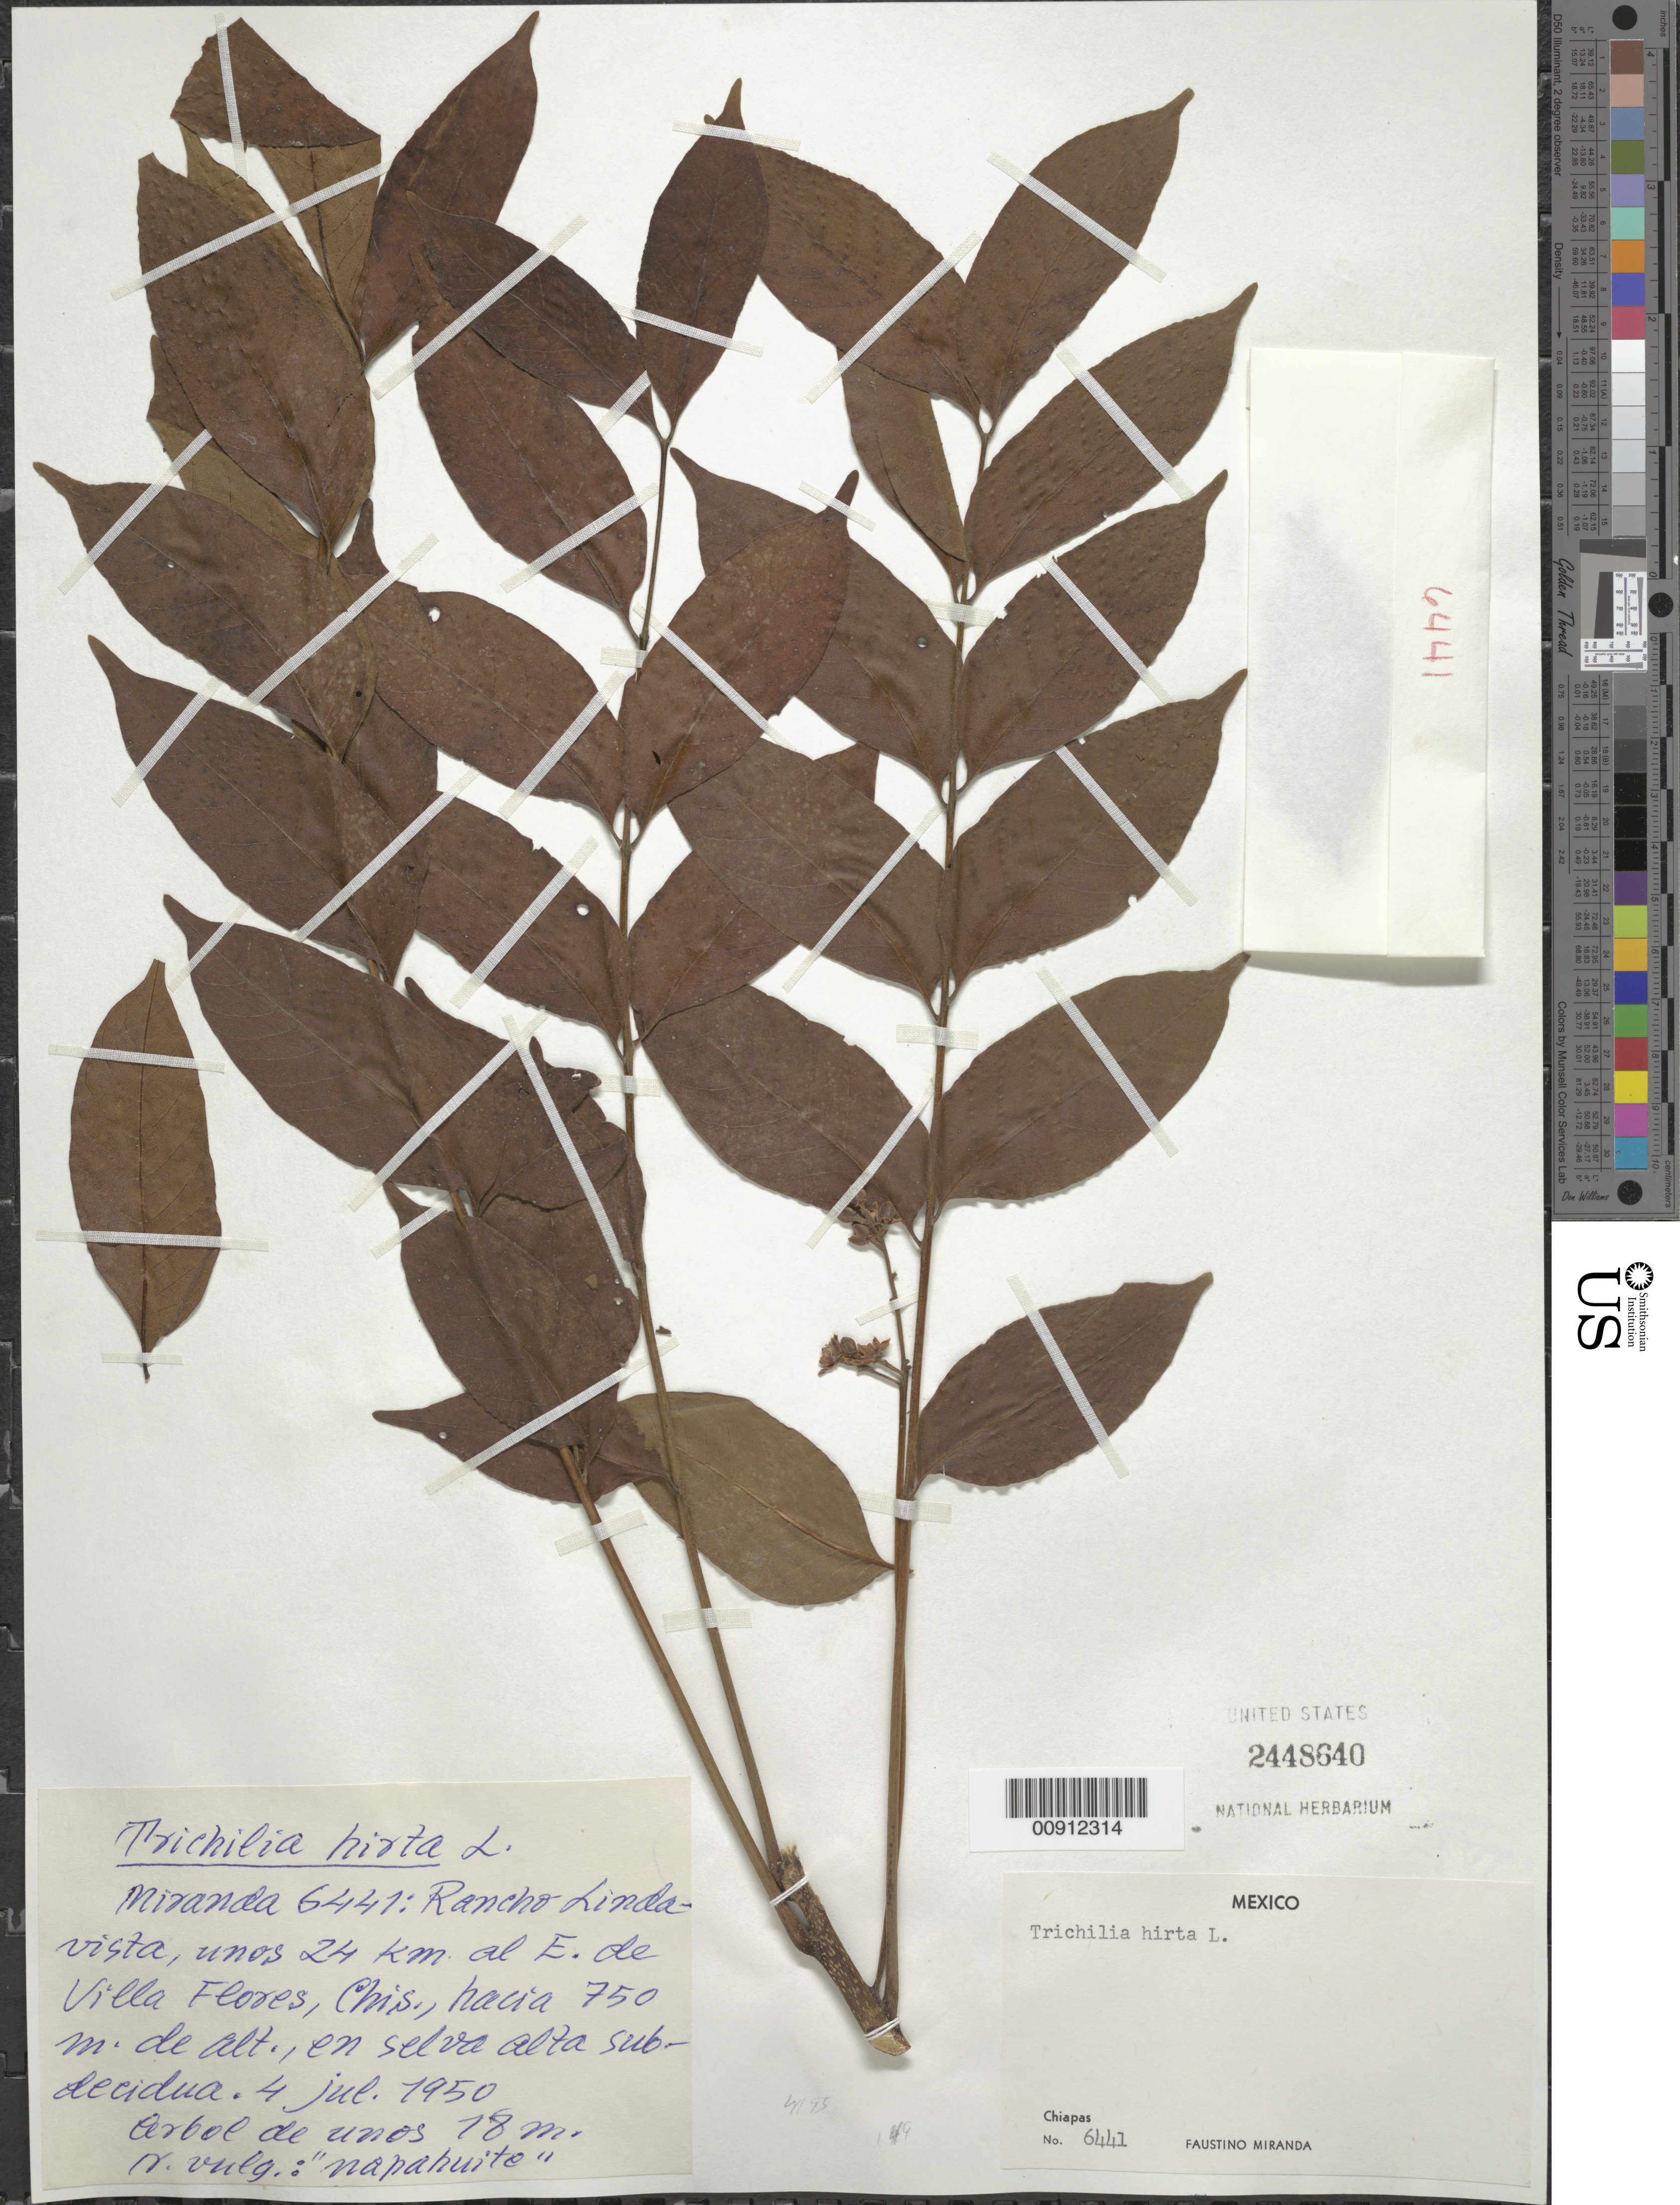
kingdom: Plantae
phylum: Tracheophyta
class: Magnoliopsida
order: Sapindales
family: Meliaceae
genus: Trichilia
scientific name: Trichilia hirta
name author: L.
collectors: Miranda G., F.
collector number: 6441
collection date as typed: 04 Jul 1950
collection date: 1950-07-04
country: Mexico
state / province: Chiapas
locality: Rancho Lindavista, unos 24 km. al E de Villa Flores, Chiapas.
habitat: En selva alta subdecidua.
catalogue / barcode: US 2448640